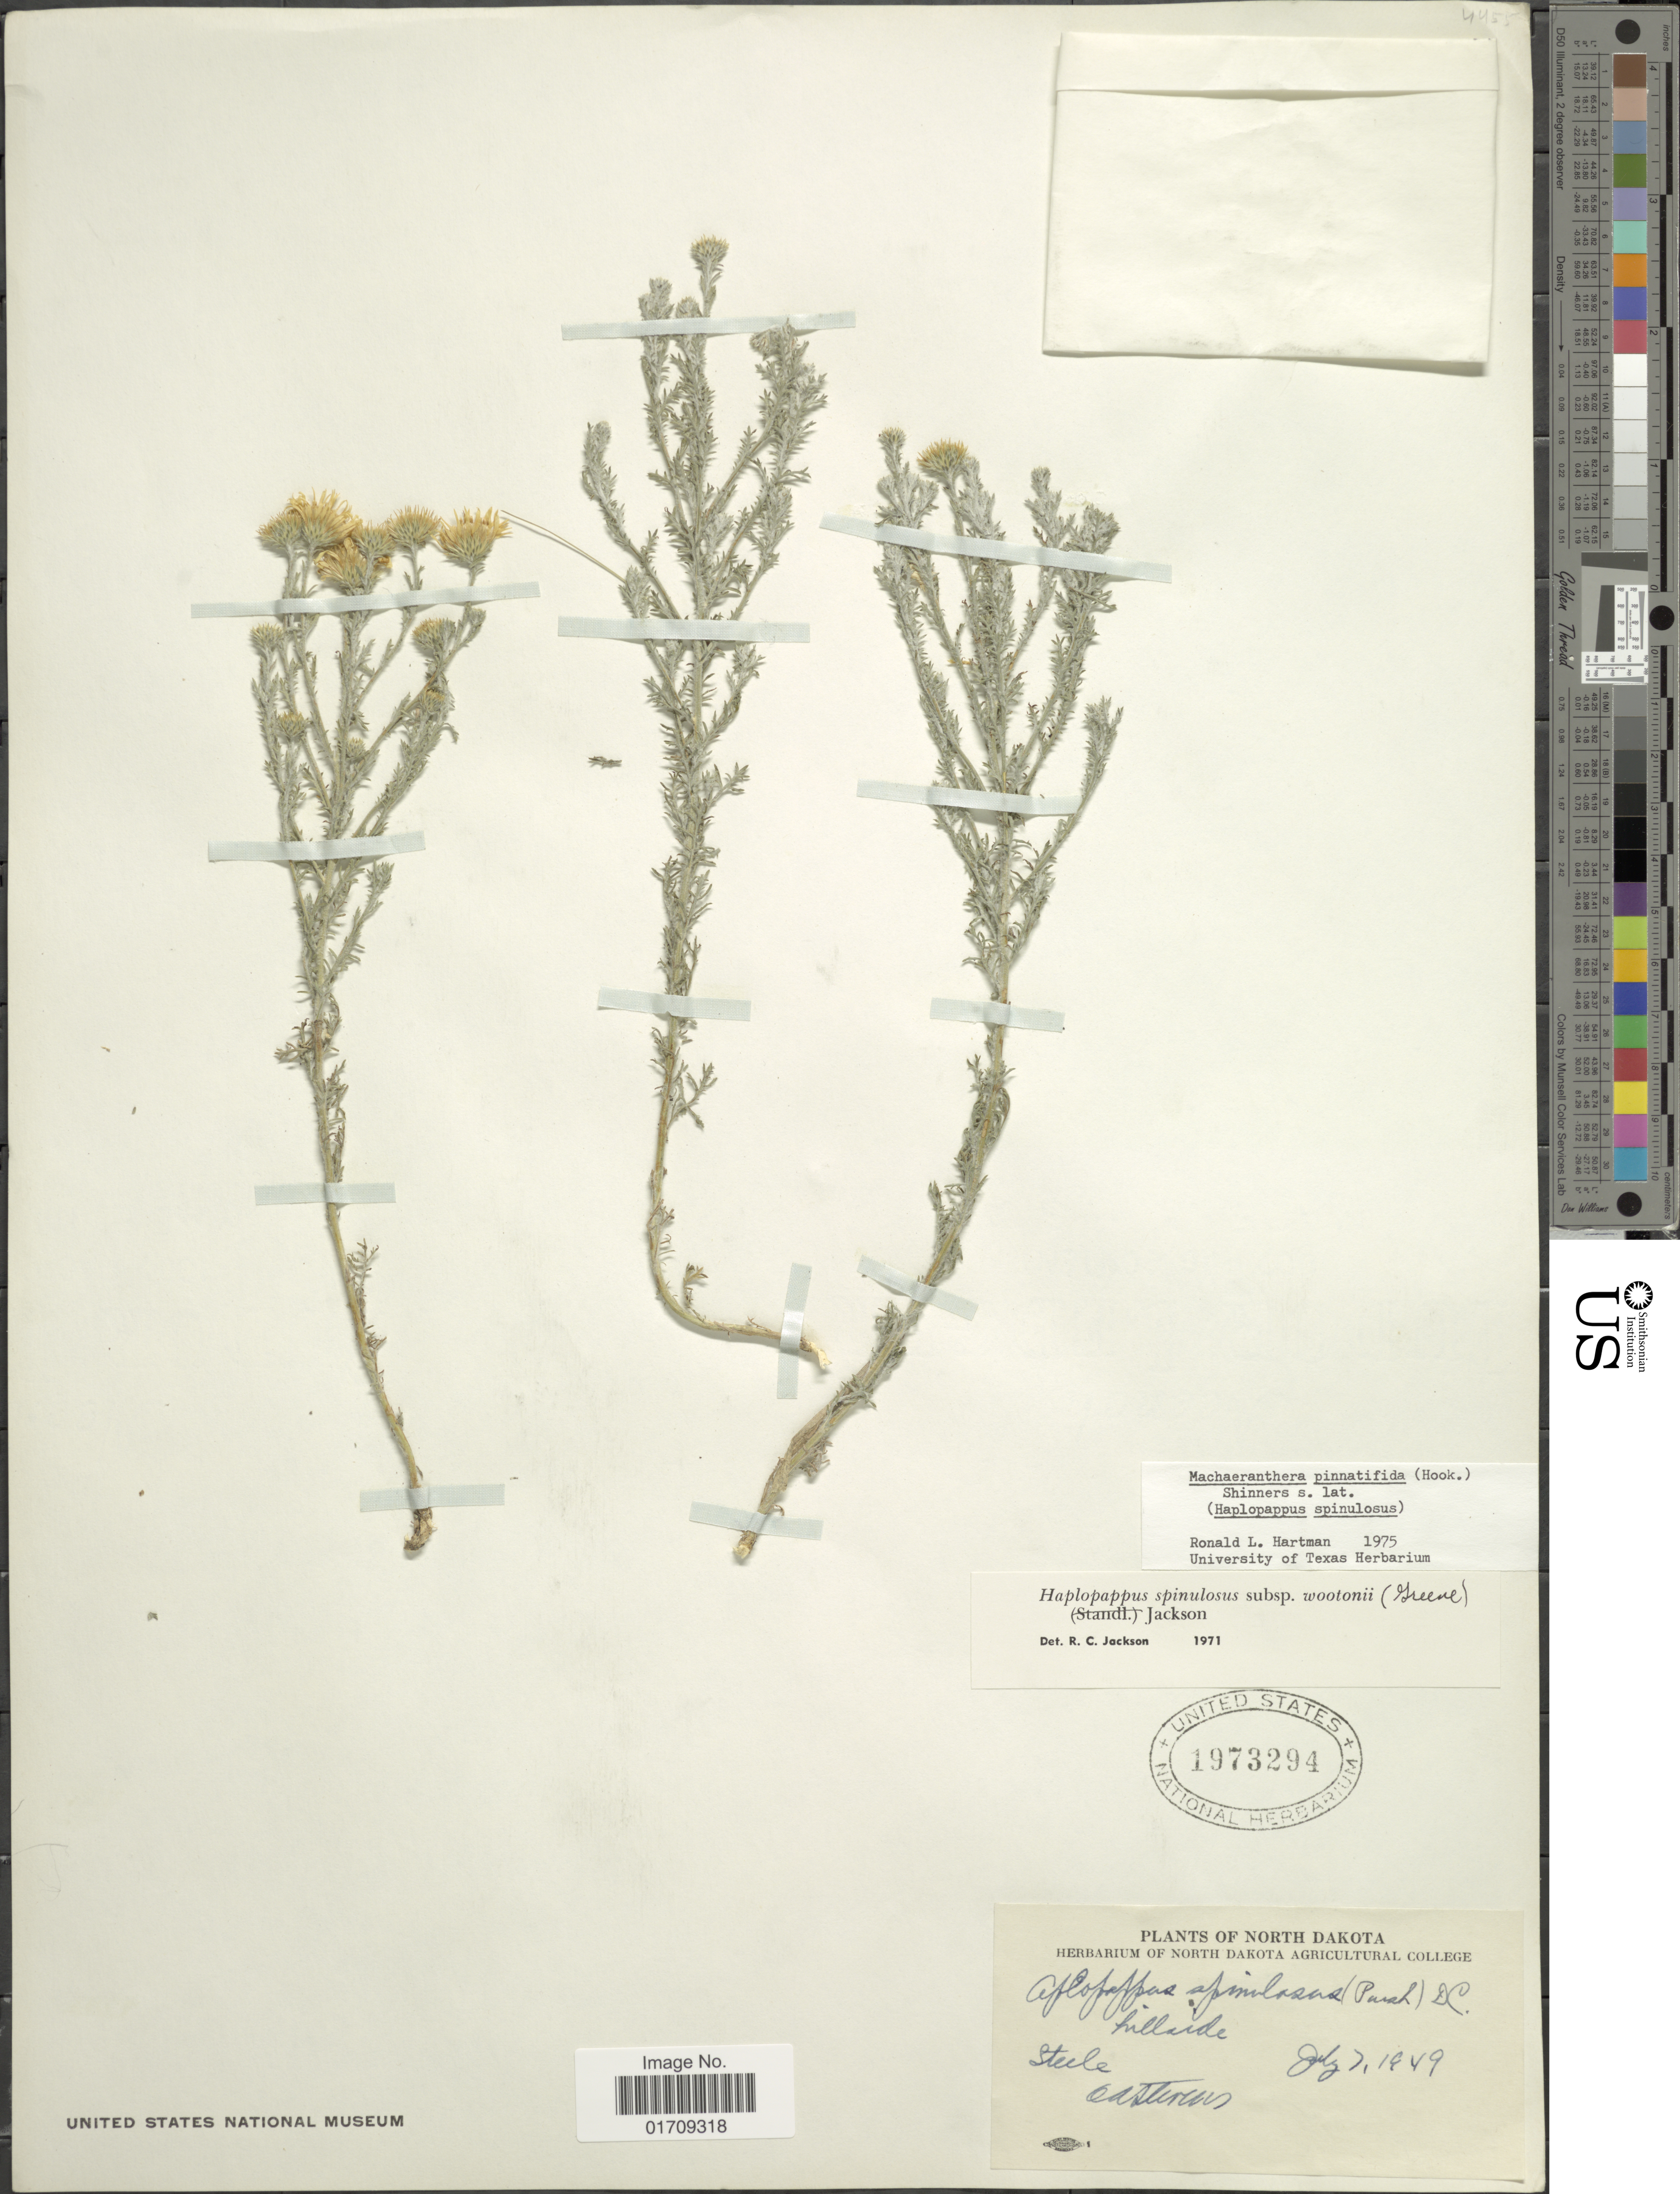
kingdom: Plantae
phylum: Tracheophyta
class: Magnoliopsida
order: Asterales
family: Asteraceae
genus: Machaeranthera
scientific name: Machaeranthera pinnatifida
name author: (Hook.) Shinners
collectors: -- Steele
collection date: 1949-07-07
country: United States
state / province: North Dakota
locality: Castereas [interpreted] [unsure placement]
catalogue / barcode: US 1973294